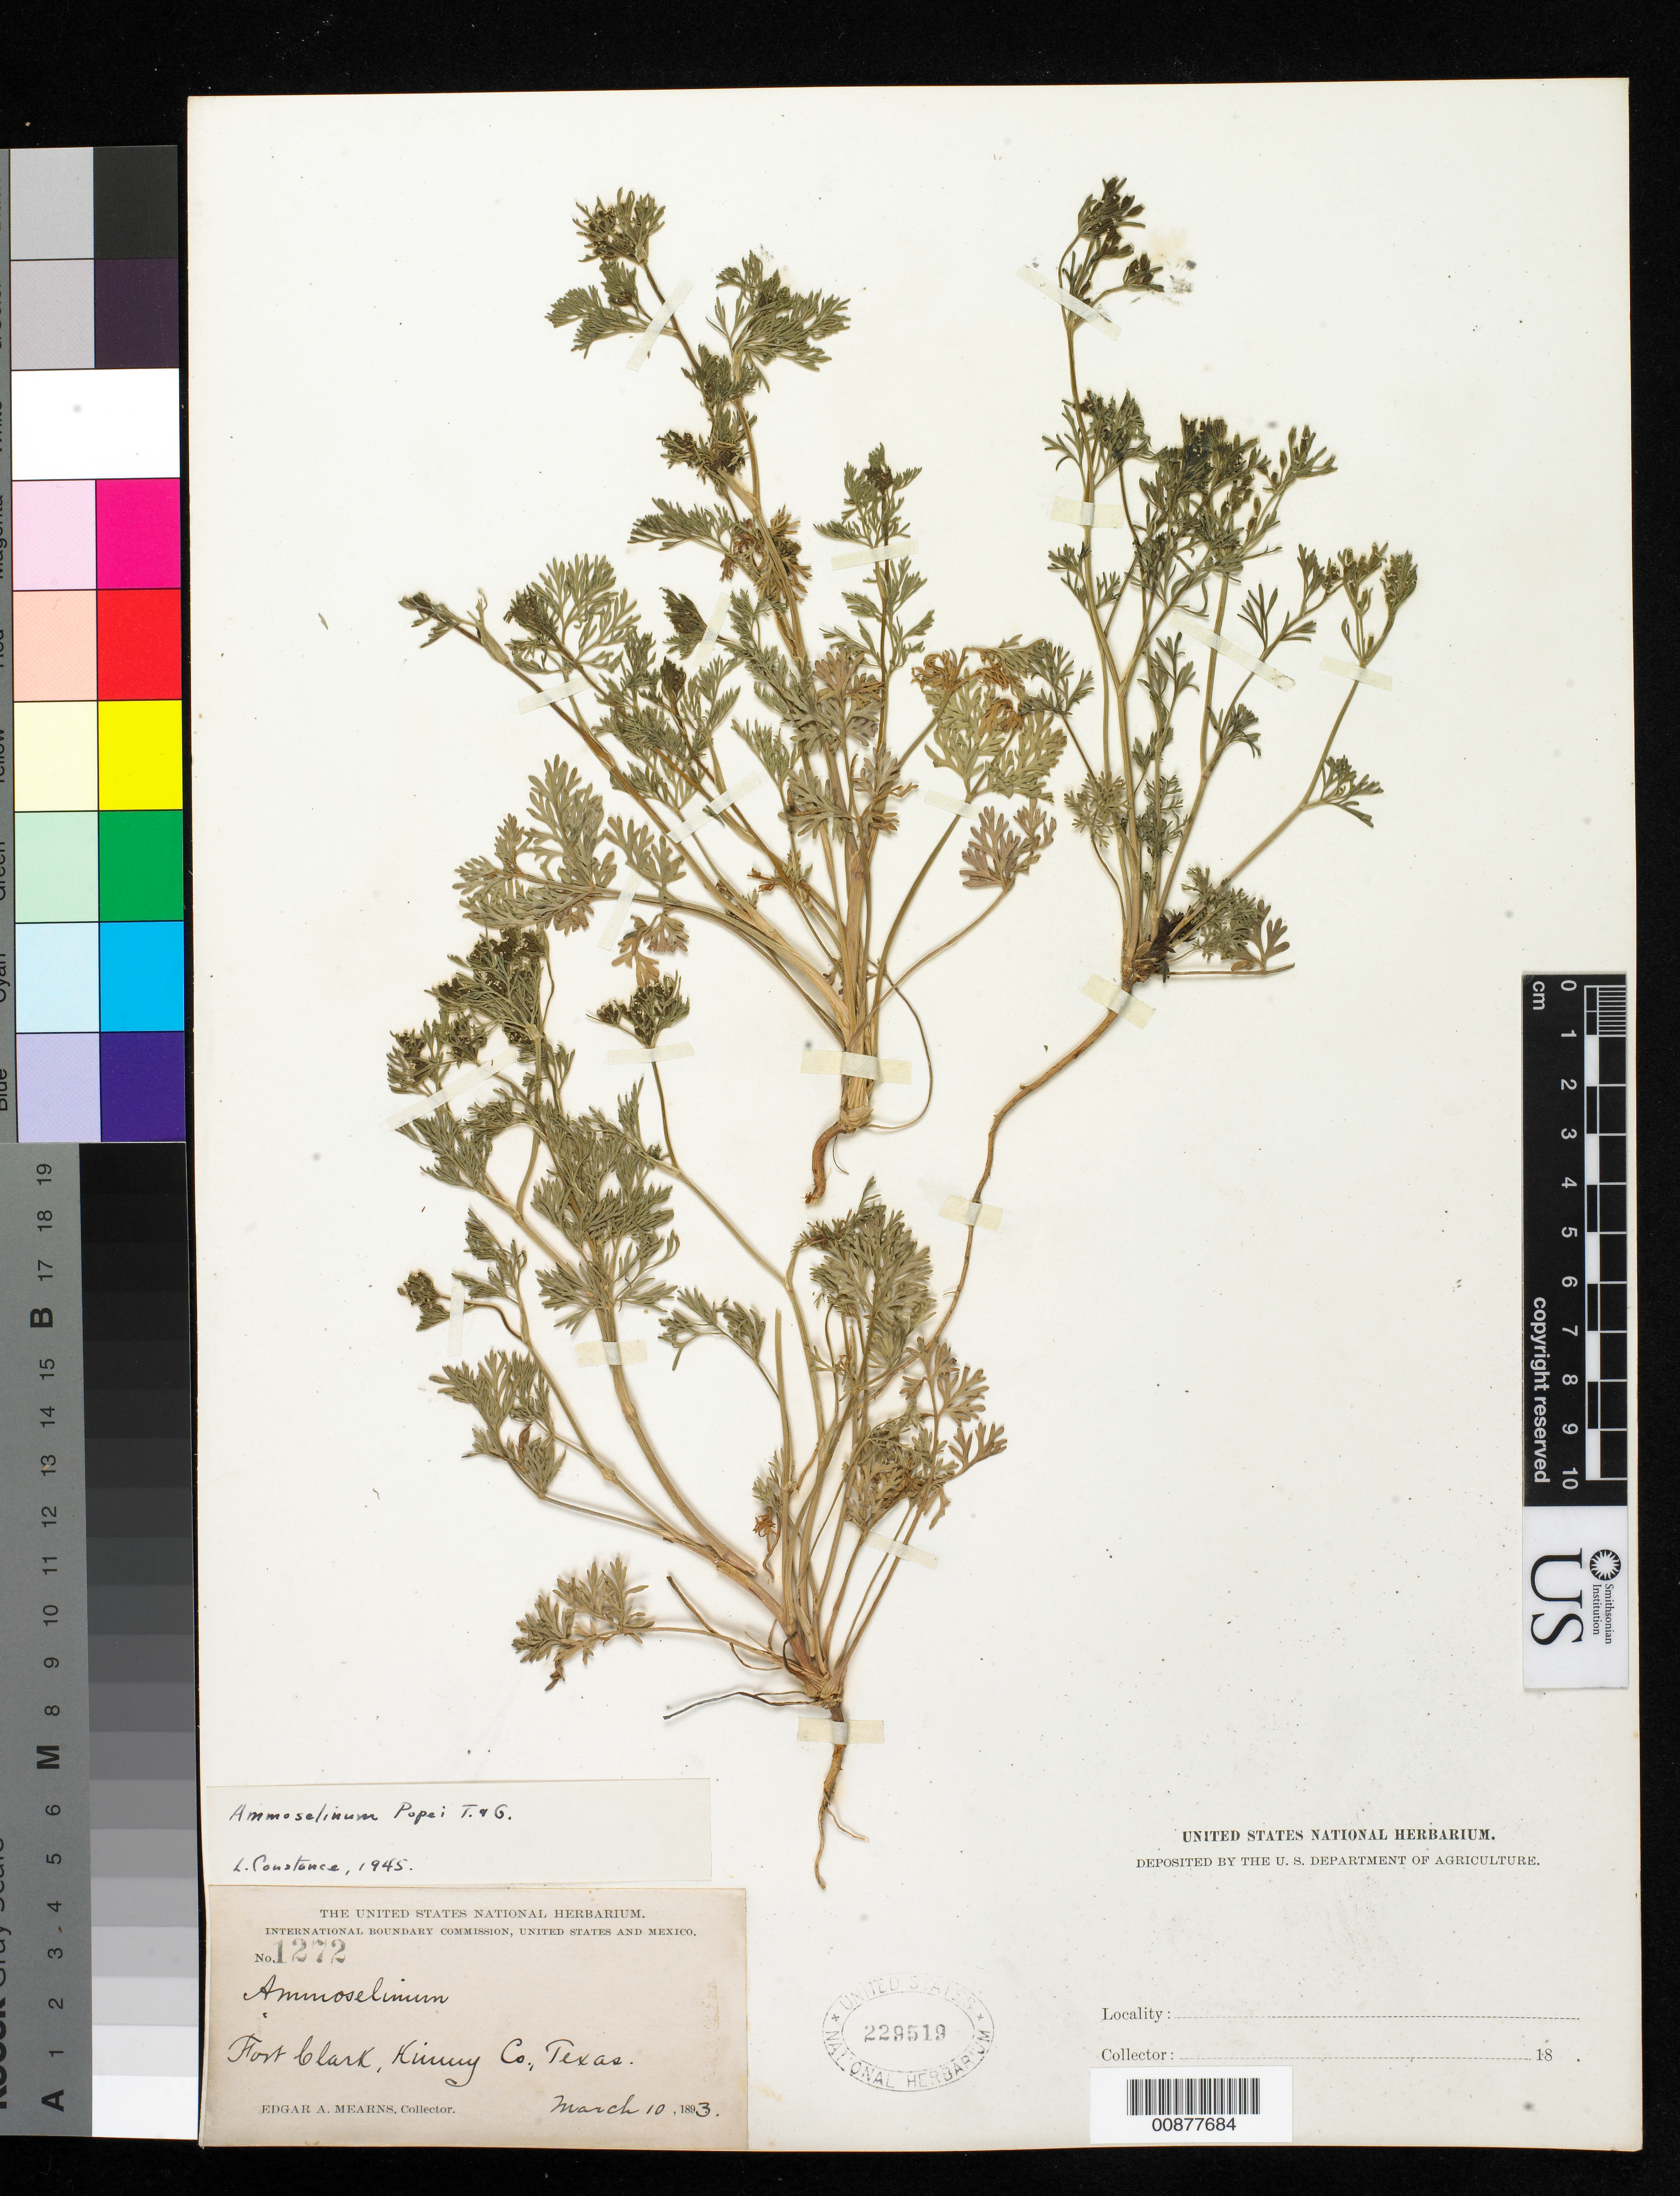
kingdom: Plantae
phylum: Tracheophyta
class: Magnoliopsida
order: Apiales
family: Apiaceae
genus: Ammoselinum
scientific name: Ammoselinum popei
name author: Torr. & A. Gray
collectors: E. A. Mearns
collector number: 1272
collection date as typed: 10 Mar 1893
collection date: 1893-03-10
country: United States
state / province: Texas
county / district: Kinney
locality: Fort Clark, Kinney County, Texas.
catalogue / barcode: US 229519